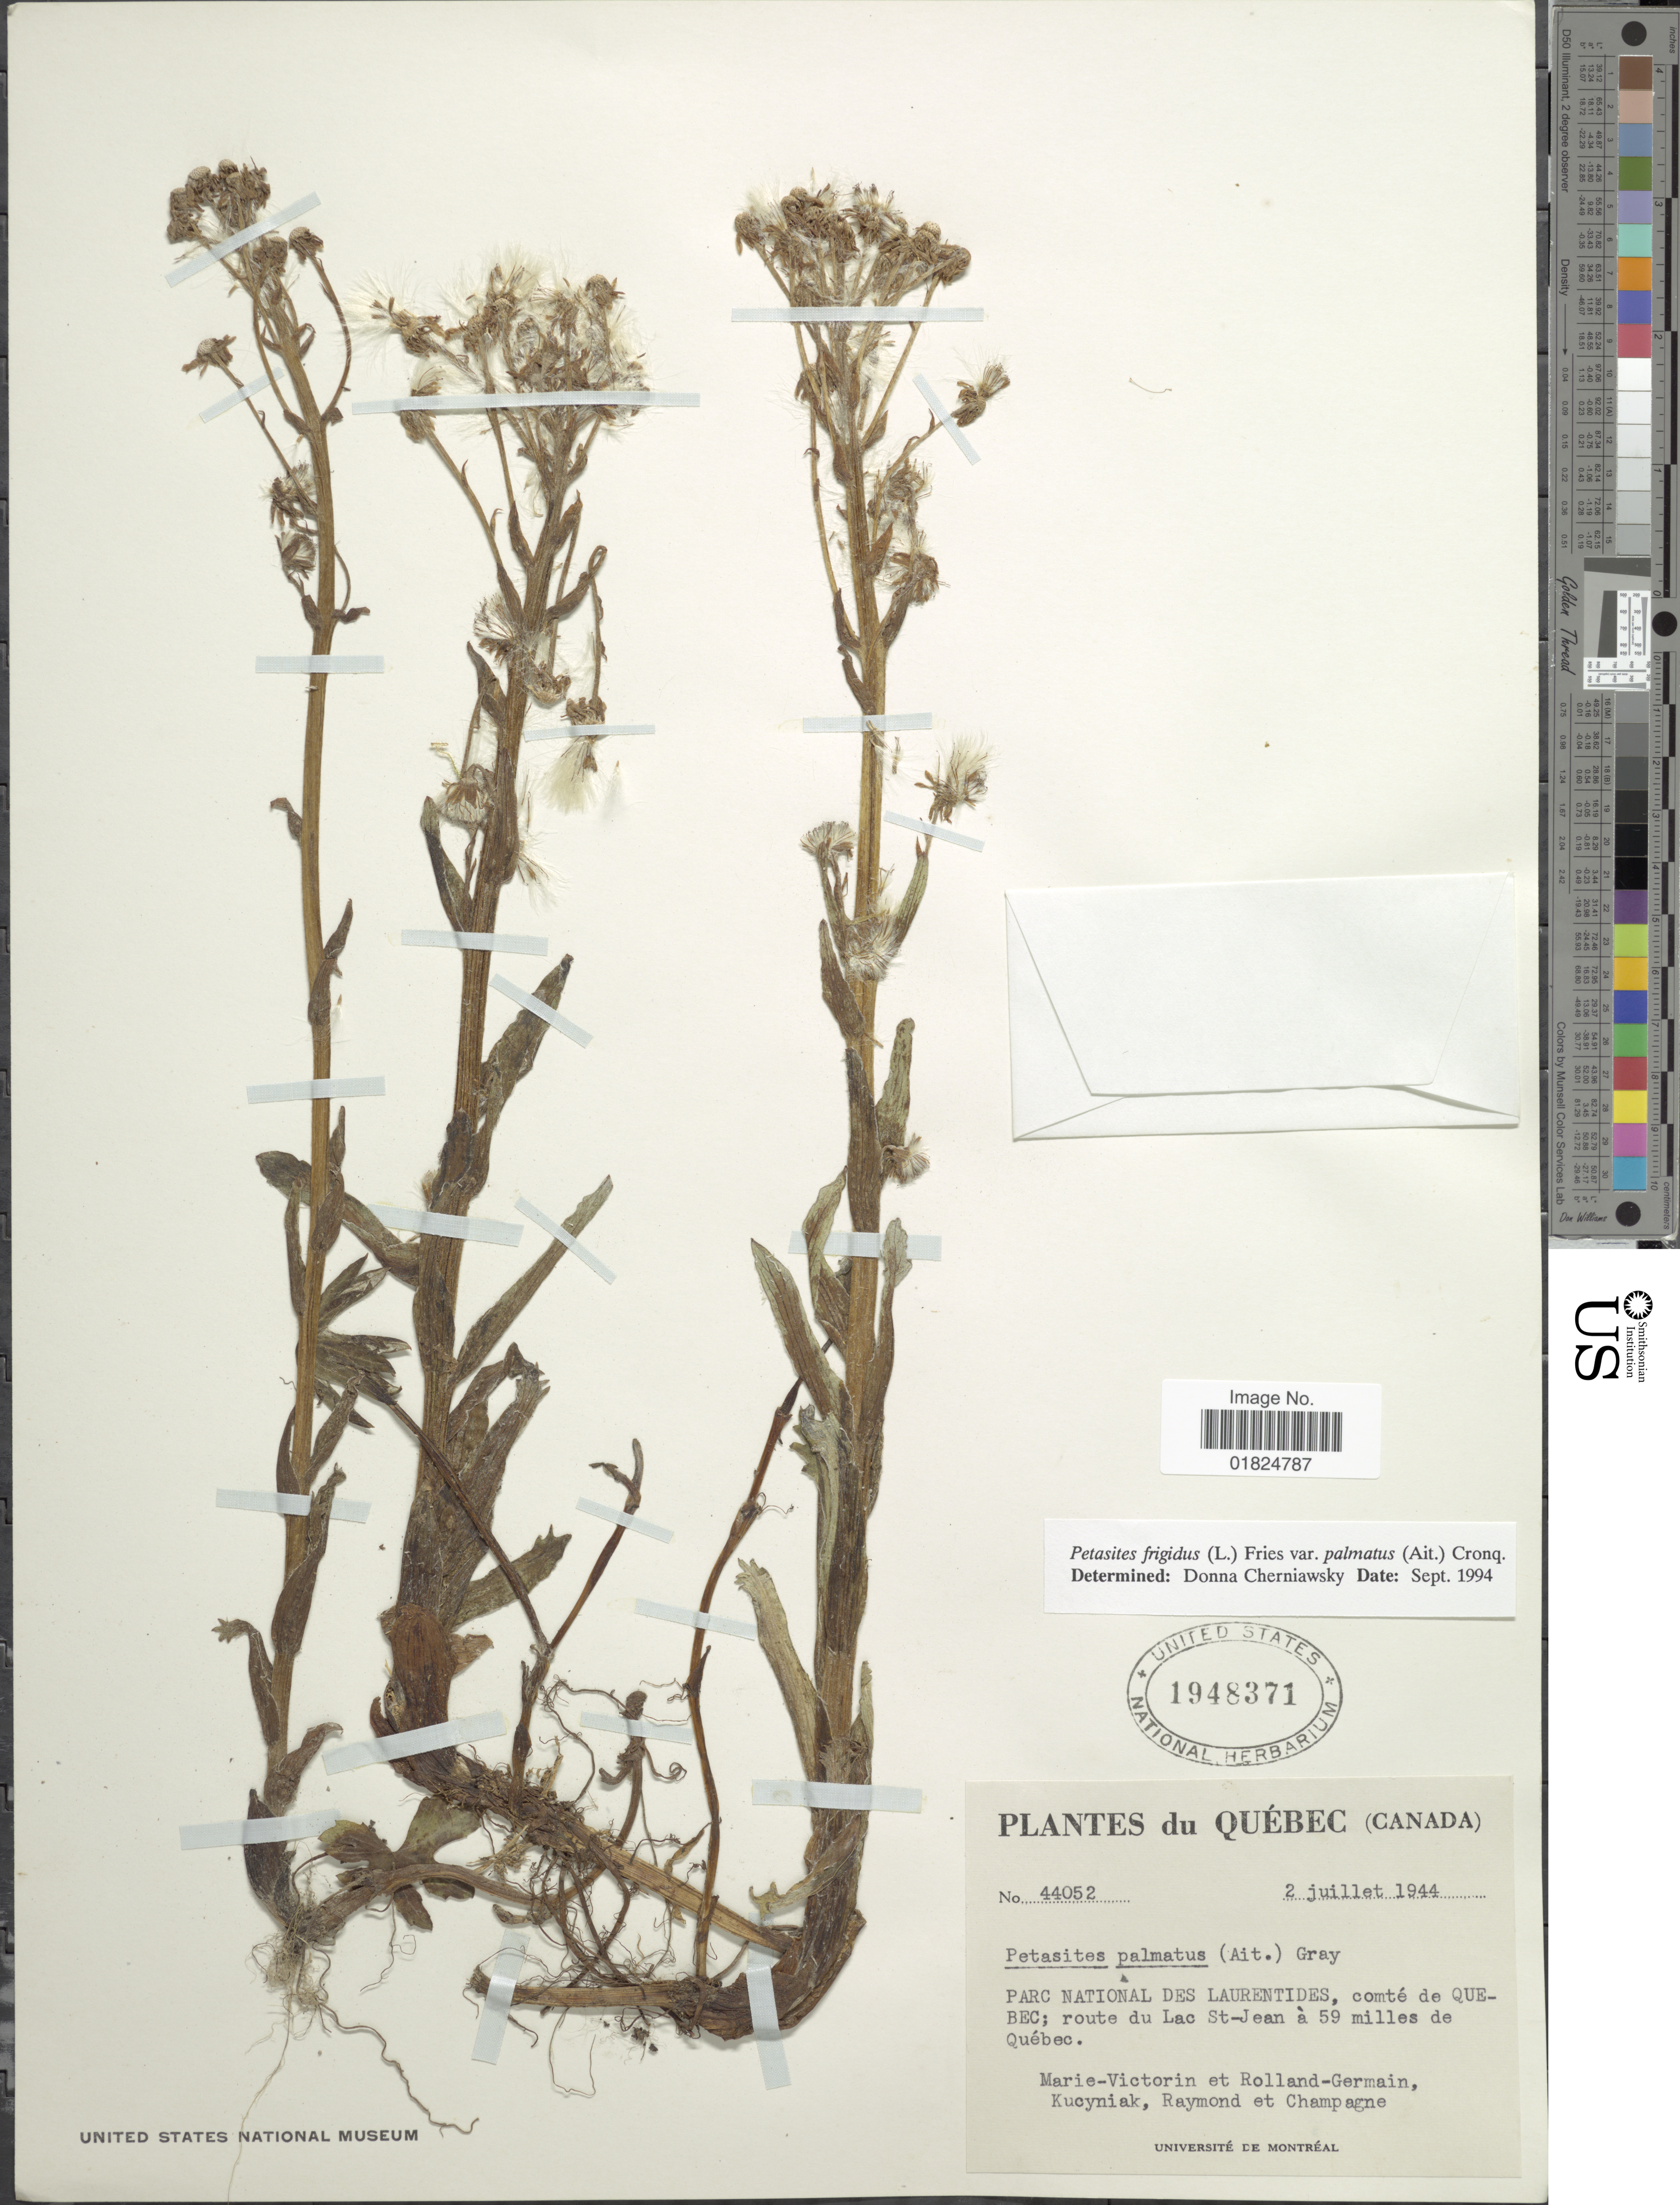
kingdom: Plantae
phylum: Tracheophyta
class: Magnoliopsida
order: Asterales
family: Asteraceae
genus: Petasites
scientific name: Petasites frigidus var. palmatus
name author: (Aiton) Cody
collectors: -. Marie-Victorin, Rolland-Germain, Kucyniak, -. Raymond & Champagne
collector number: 44052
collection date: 1944-07-02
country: Canada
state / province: Quebec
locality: Quebec, Parc National de Laurentides, comte de Quebec; route du Lac St-Jean a 59 miles de Quebec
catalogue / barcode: US 1948371